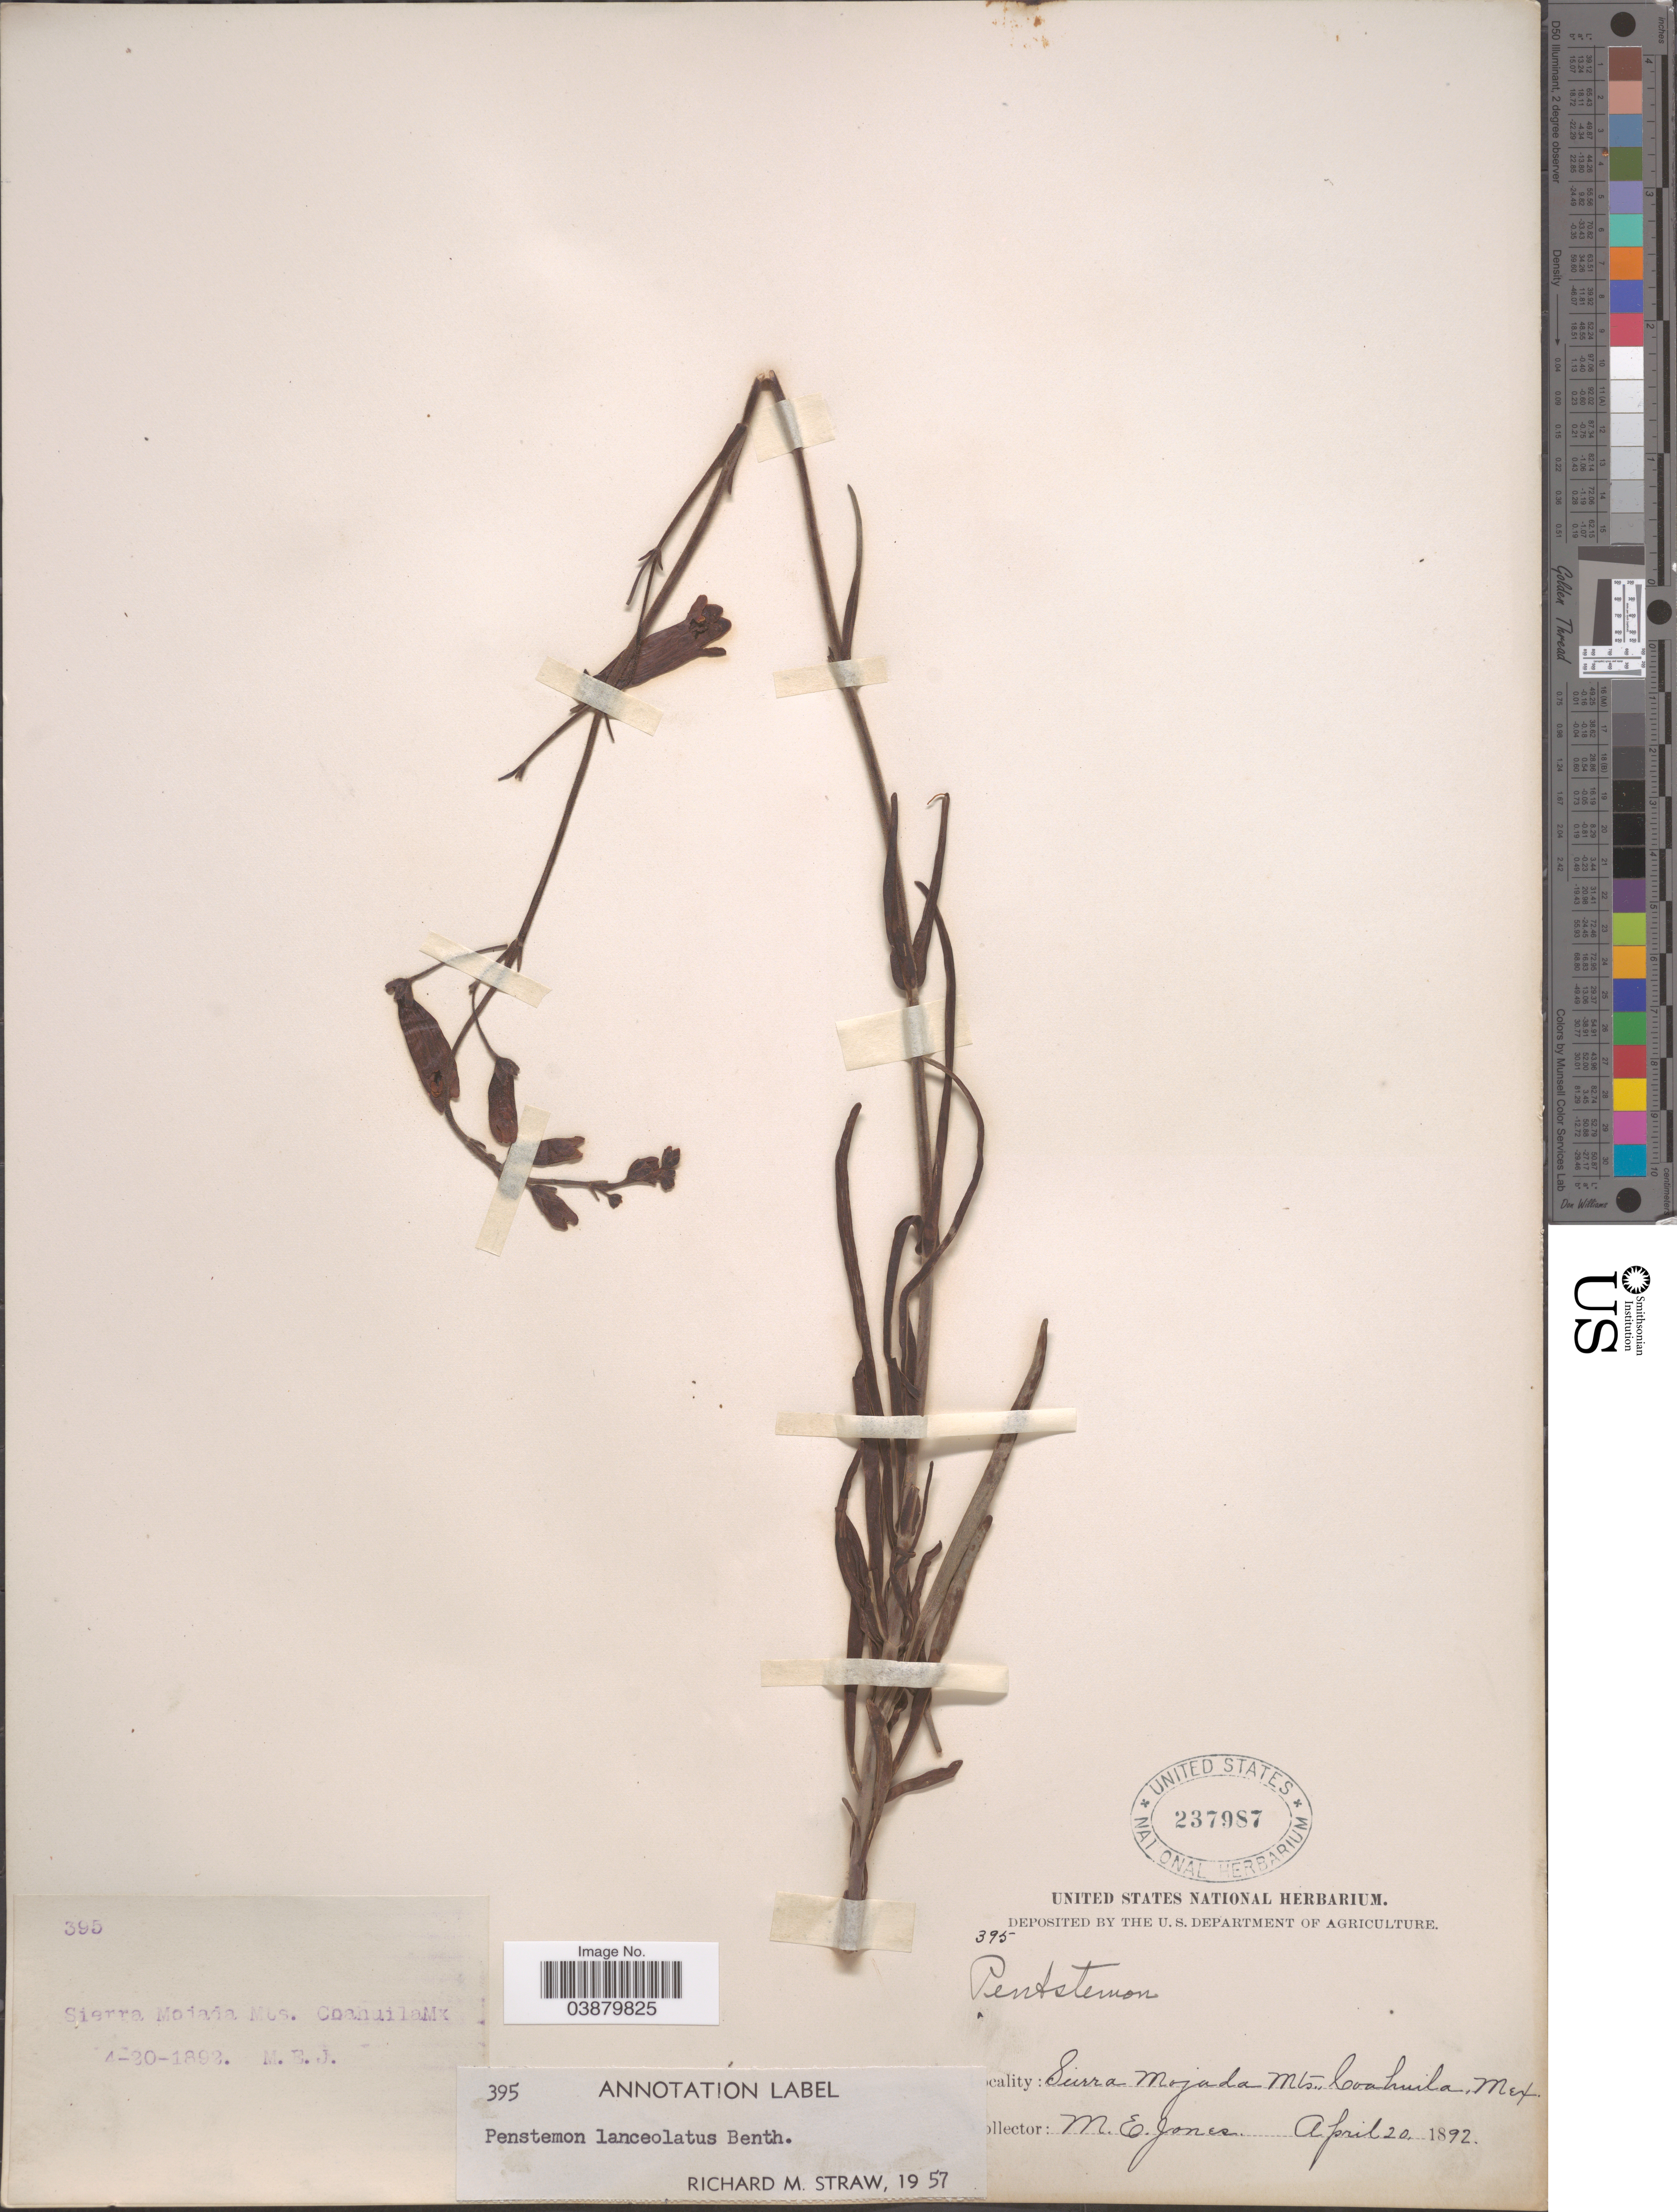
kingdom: Plantae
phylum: Tracheophyta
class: Magnoliopsida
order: Lamiales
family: Plantaginaceae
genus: Penstemon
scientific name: Penstemon lanceolatus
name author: Benth.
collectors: M. E. Jones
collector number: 395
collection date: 1892-04-20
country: Mexico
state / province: Coahuila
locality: Sierra Mojada Mts.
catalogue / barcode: US 237987